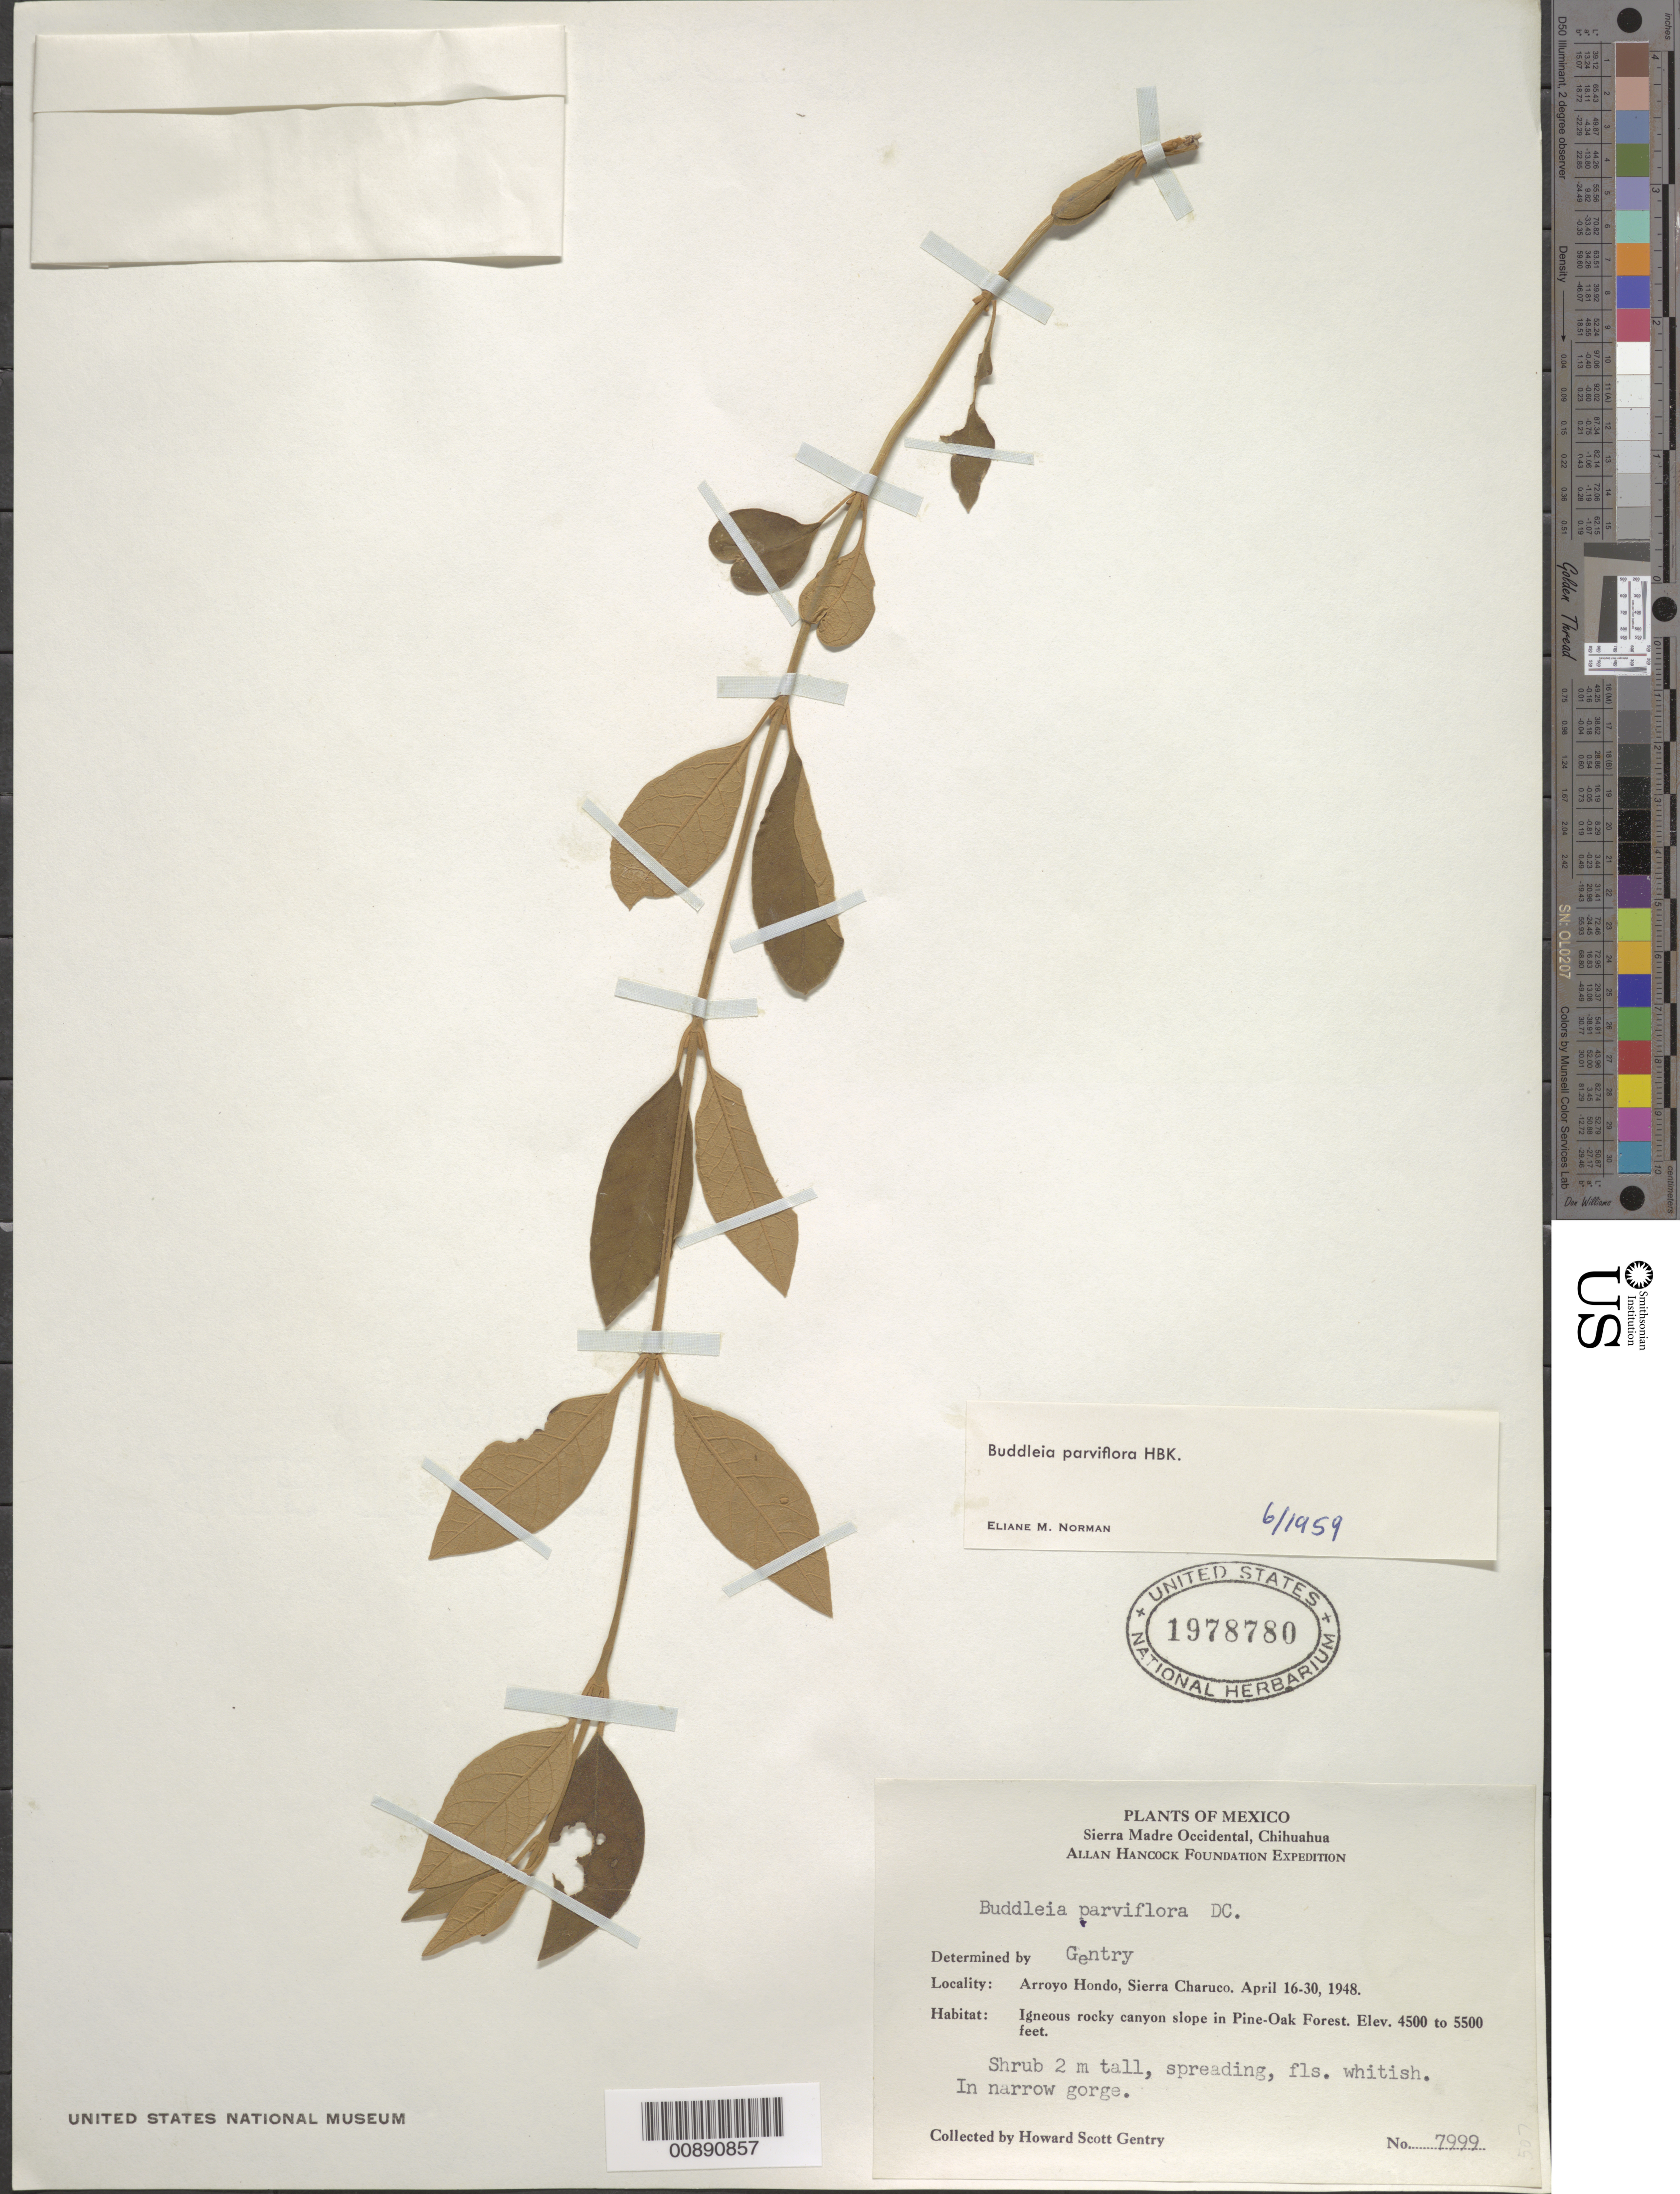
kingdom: Plantae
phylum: Tracheophyta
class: Magnoliopsida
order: Lamiales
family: Scrophulariaceae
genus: Buddleja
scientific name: Buddleja parviflora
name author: Kunth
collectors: H. S. Gentry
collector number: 7999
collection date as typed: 16 Apr 1948 to 30 Apr 1948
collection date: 1948-04-16/1948-04-30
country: Mexico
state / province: Chihuahua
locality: Arroyo Hondo, Sierra Charuco, Chihuahua.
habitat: In narrow gorge. Igneous rocky canyon slope in Pine-Oak Forest.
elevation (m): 1372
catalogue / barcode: US 1978780